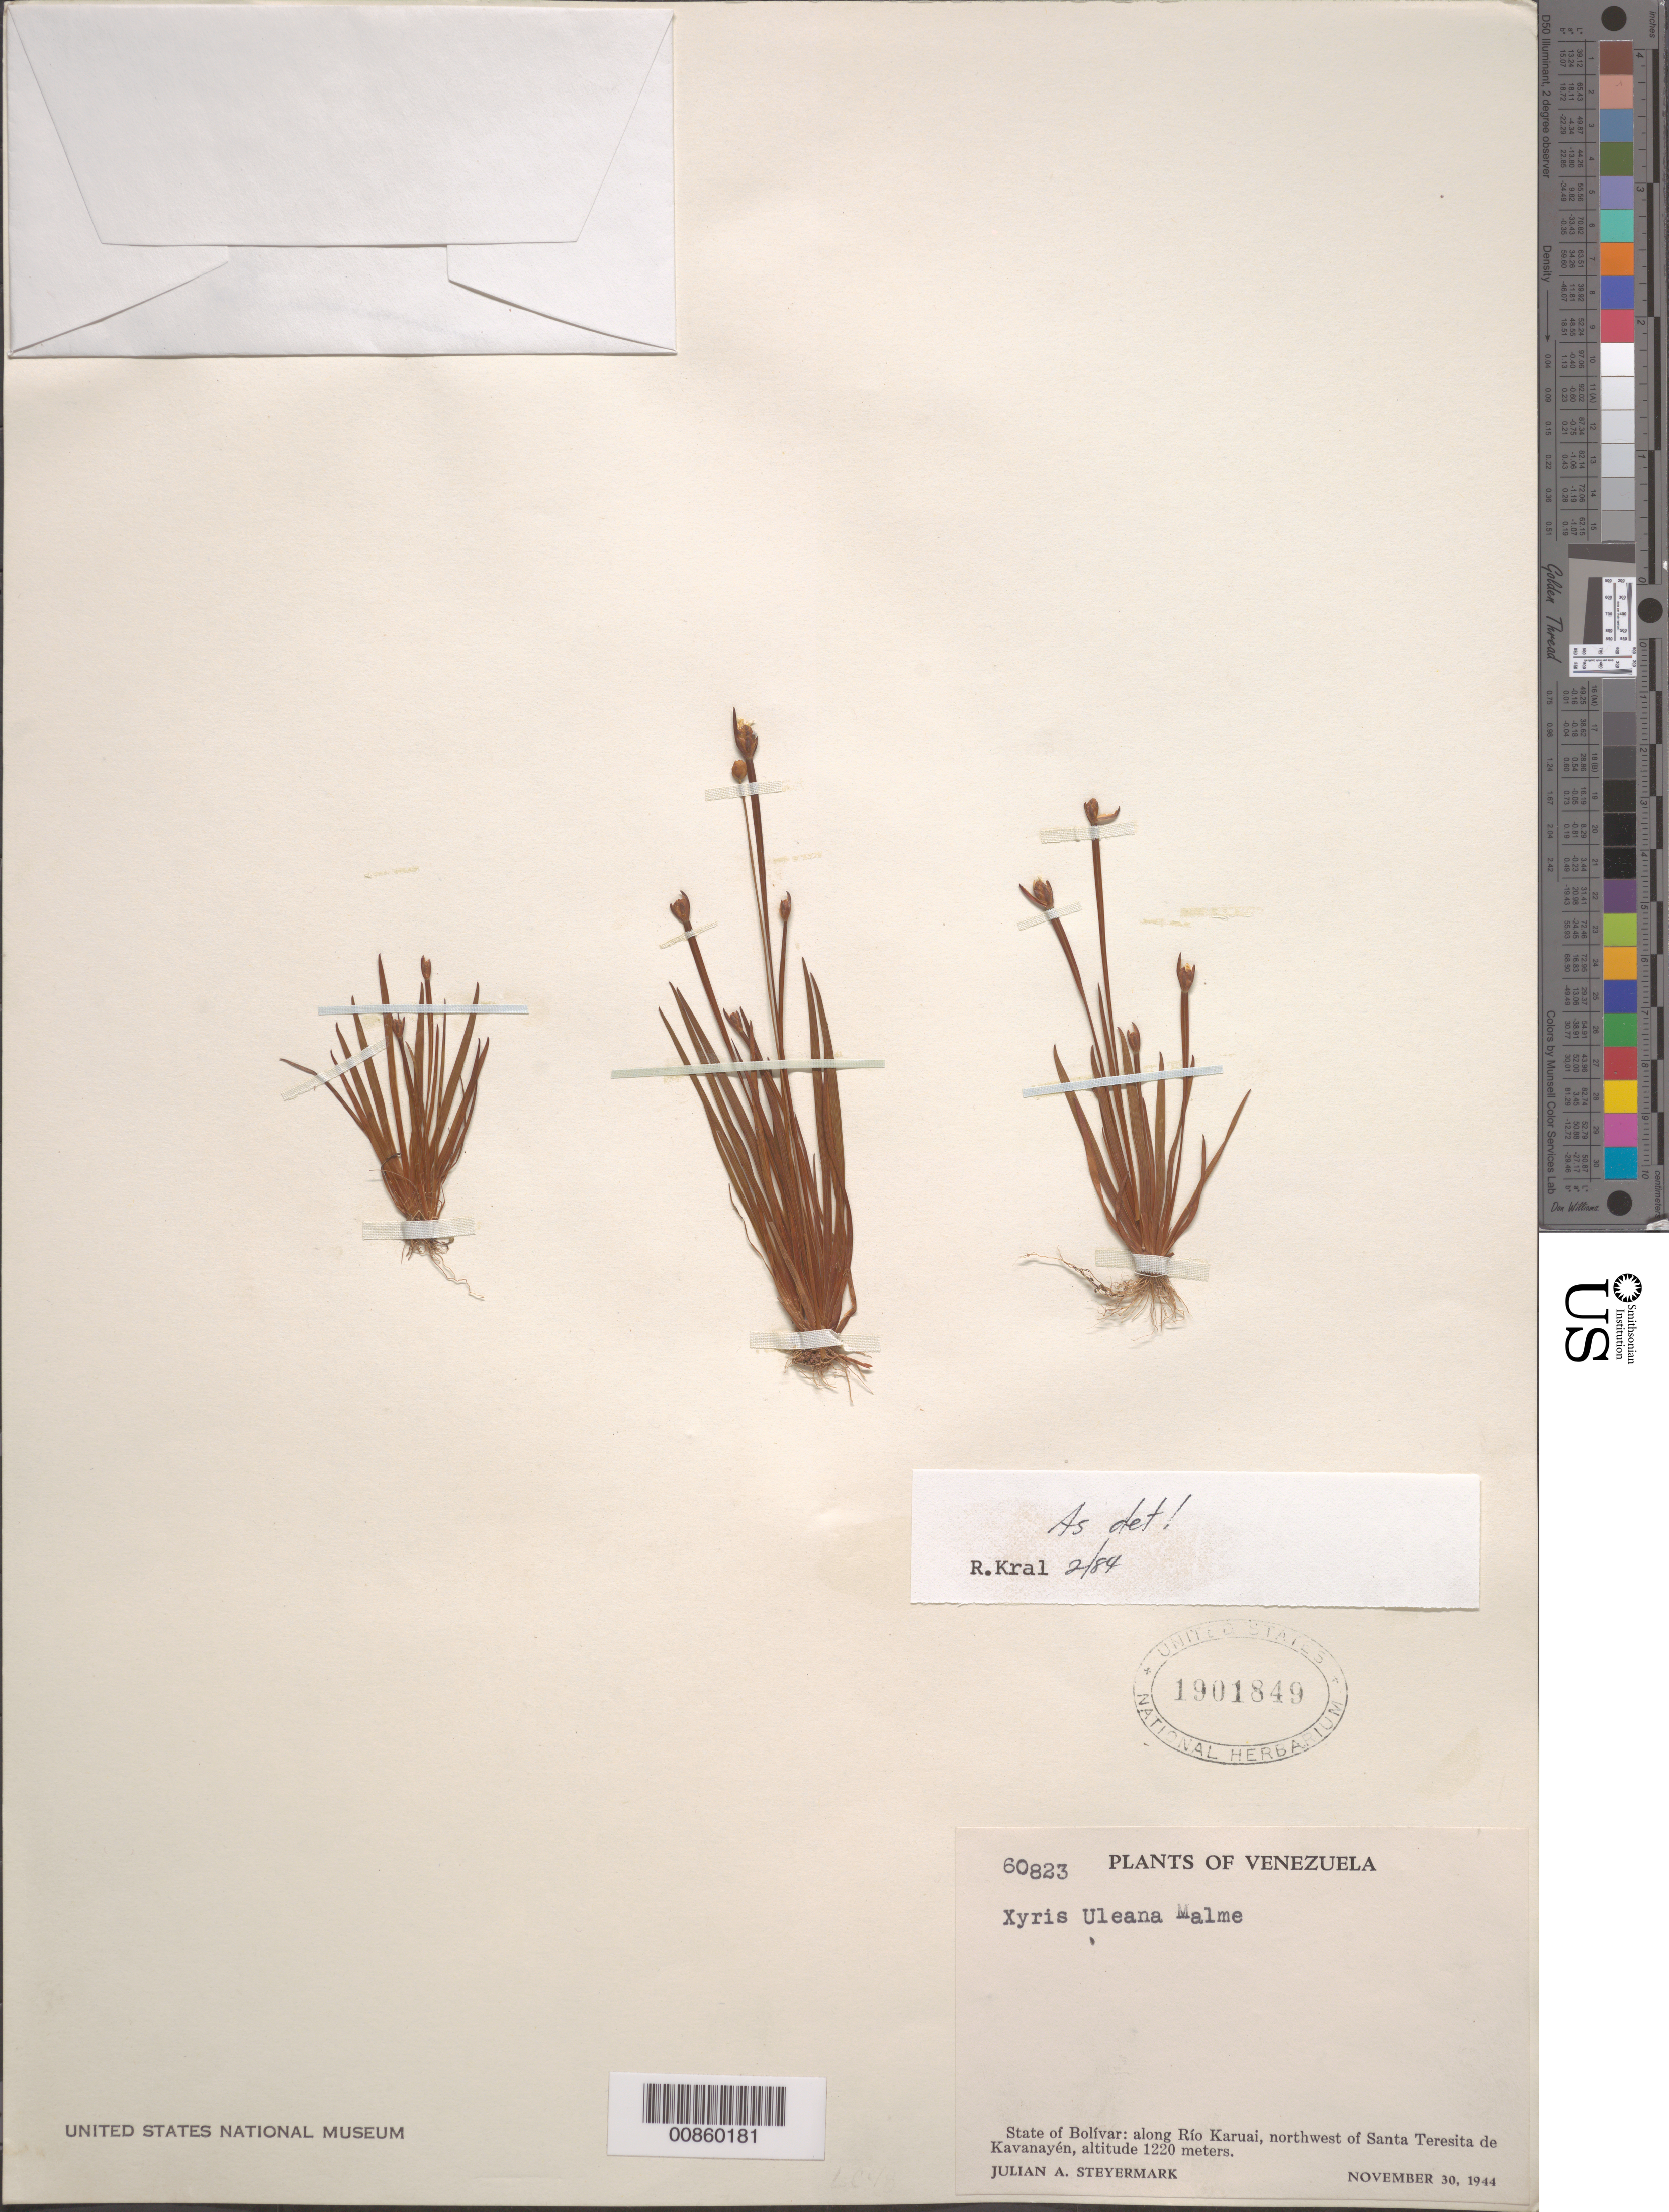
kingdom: Plantae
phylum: Tracheophyta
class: Liliopsida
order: Poales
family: Xyridaceae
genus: Xyris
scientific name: Xyris uleana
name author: Malme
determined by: Kral, Robert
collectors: J. Steyermark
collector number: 60823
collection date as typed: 30-Nov-44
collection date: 1944-11-30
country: Venezuela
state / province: Bolívar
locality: Río Karuai, NW of Santa Teresita de Kavanayén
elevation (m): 1220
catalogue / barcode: US 1901849